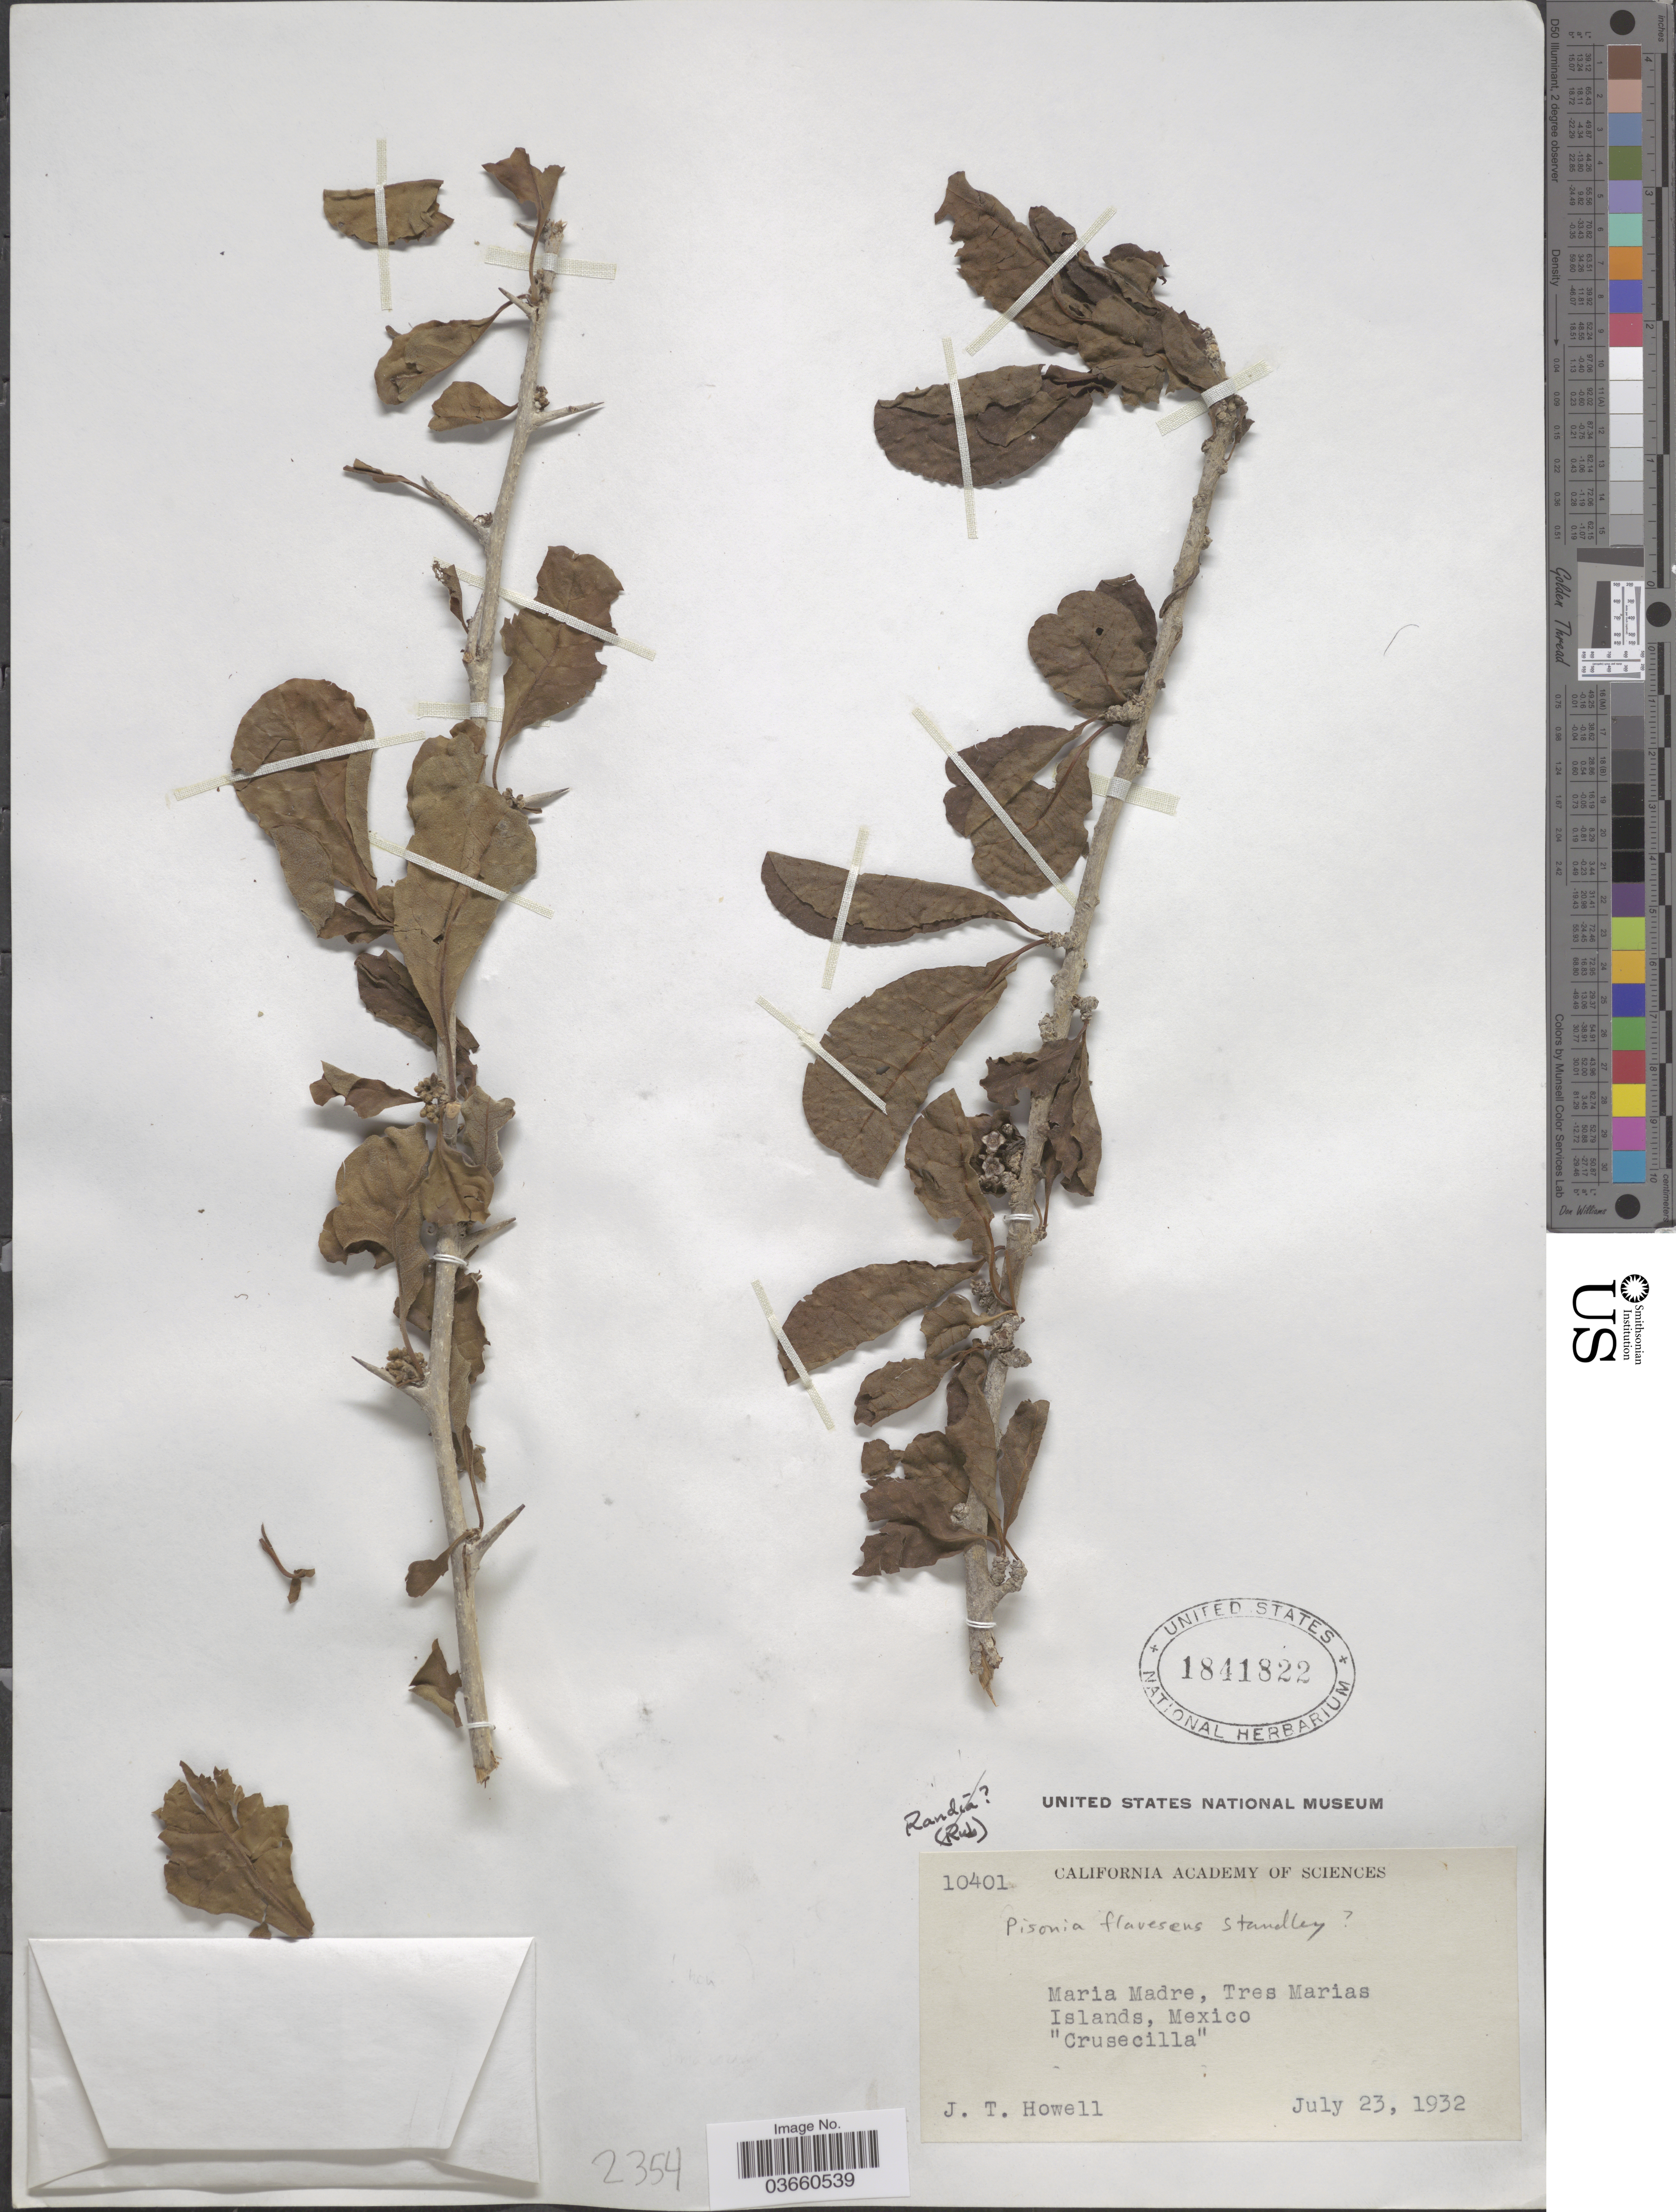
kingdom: Plantae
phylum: Tracheophyta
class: Magnoliopsida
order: Caryophyllales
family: Nyctaginaceae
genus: Pisonia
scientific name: Pisonia flavescens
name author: Standl.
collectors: J. T. Howell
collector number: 10401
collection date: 1932-07-23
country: Mexico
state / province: Nayarit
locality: Maria Madre, Tres Marias Islands.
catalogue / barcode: US 1841822